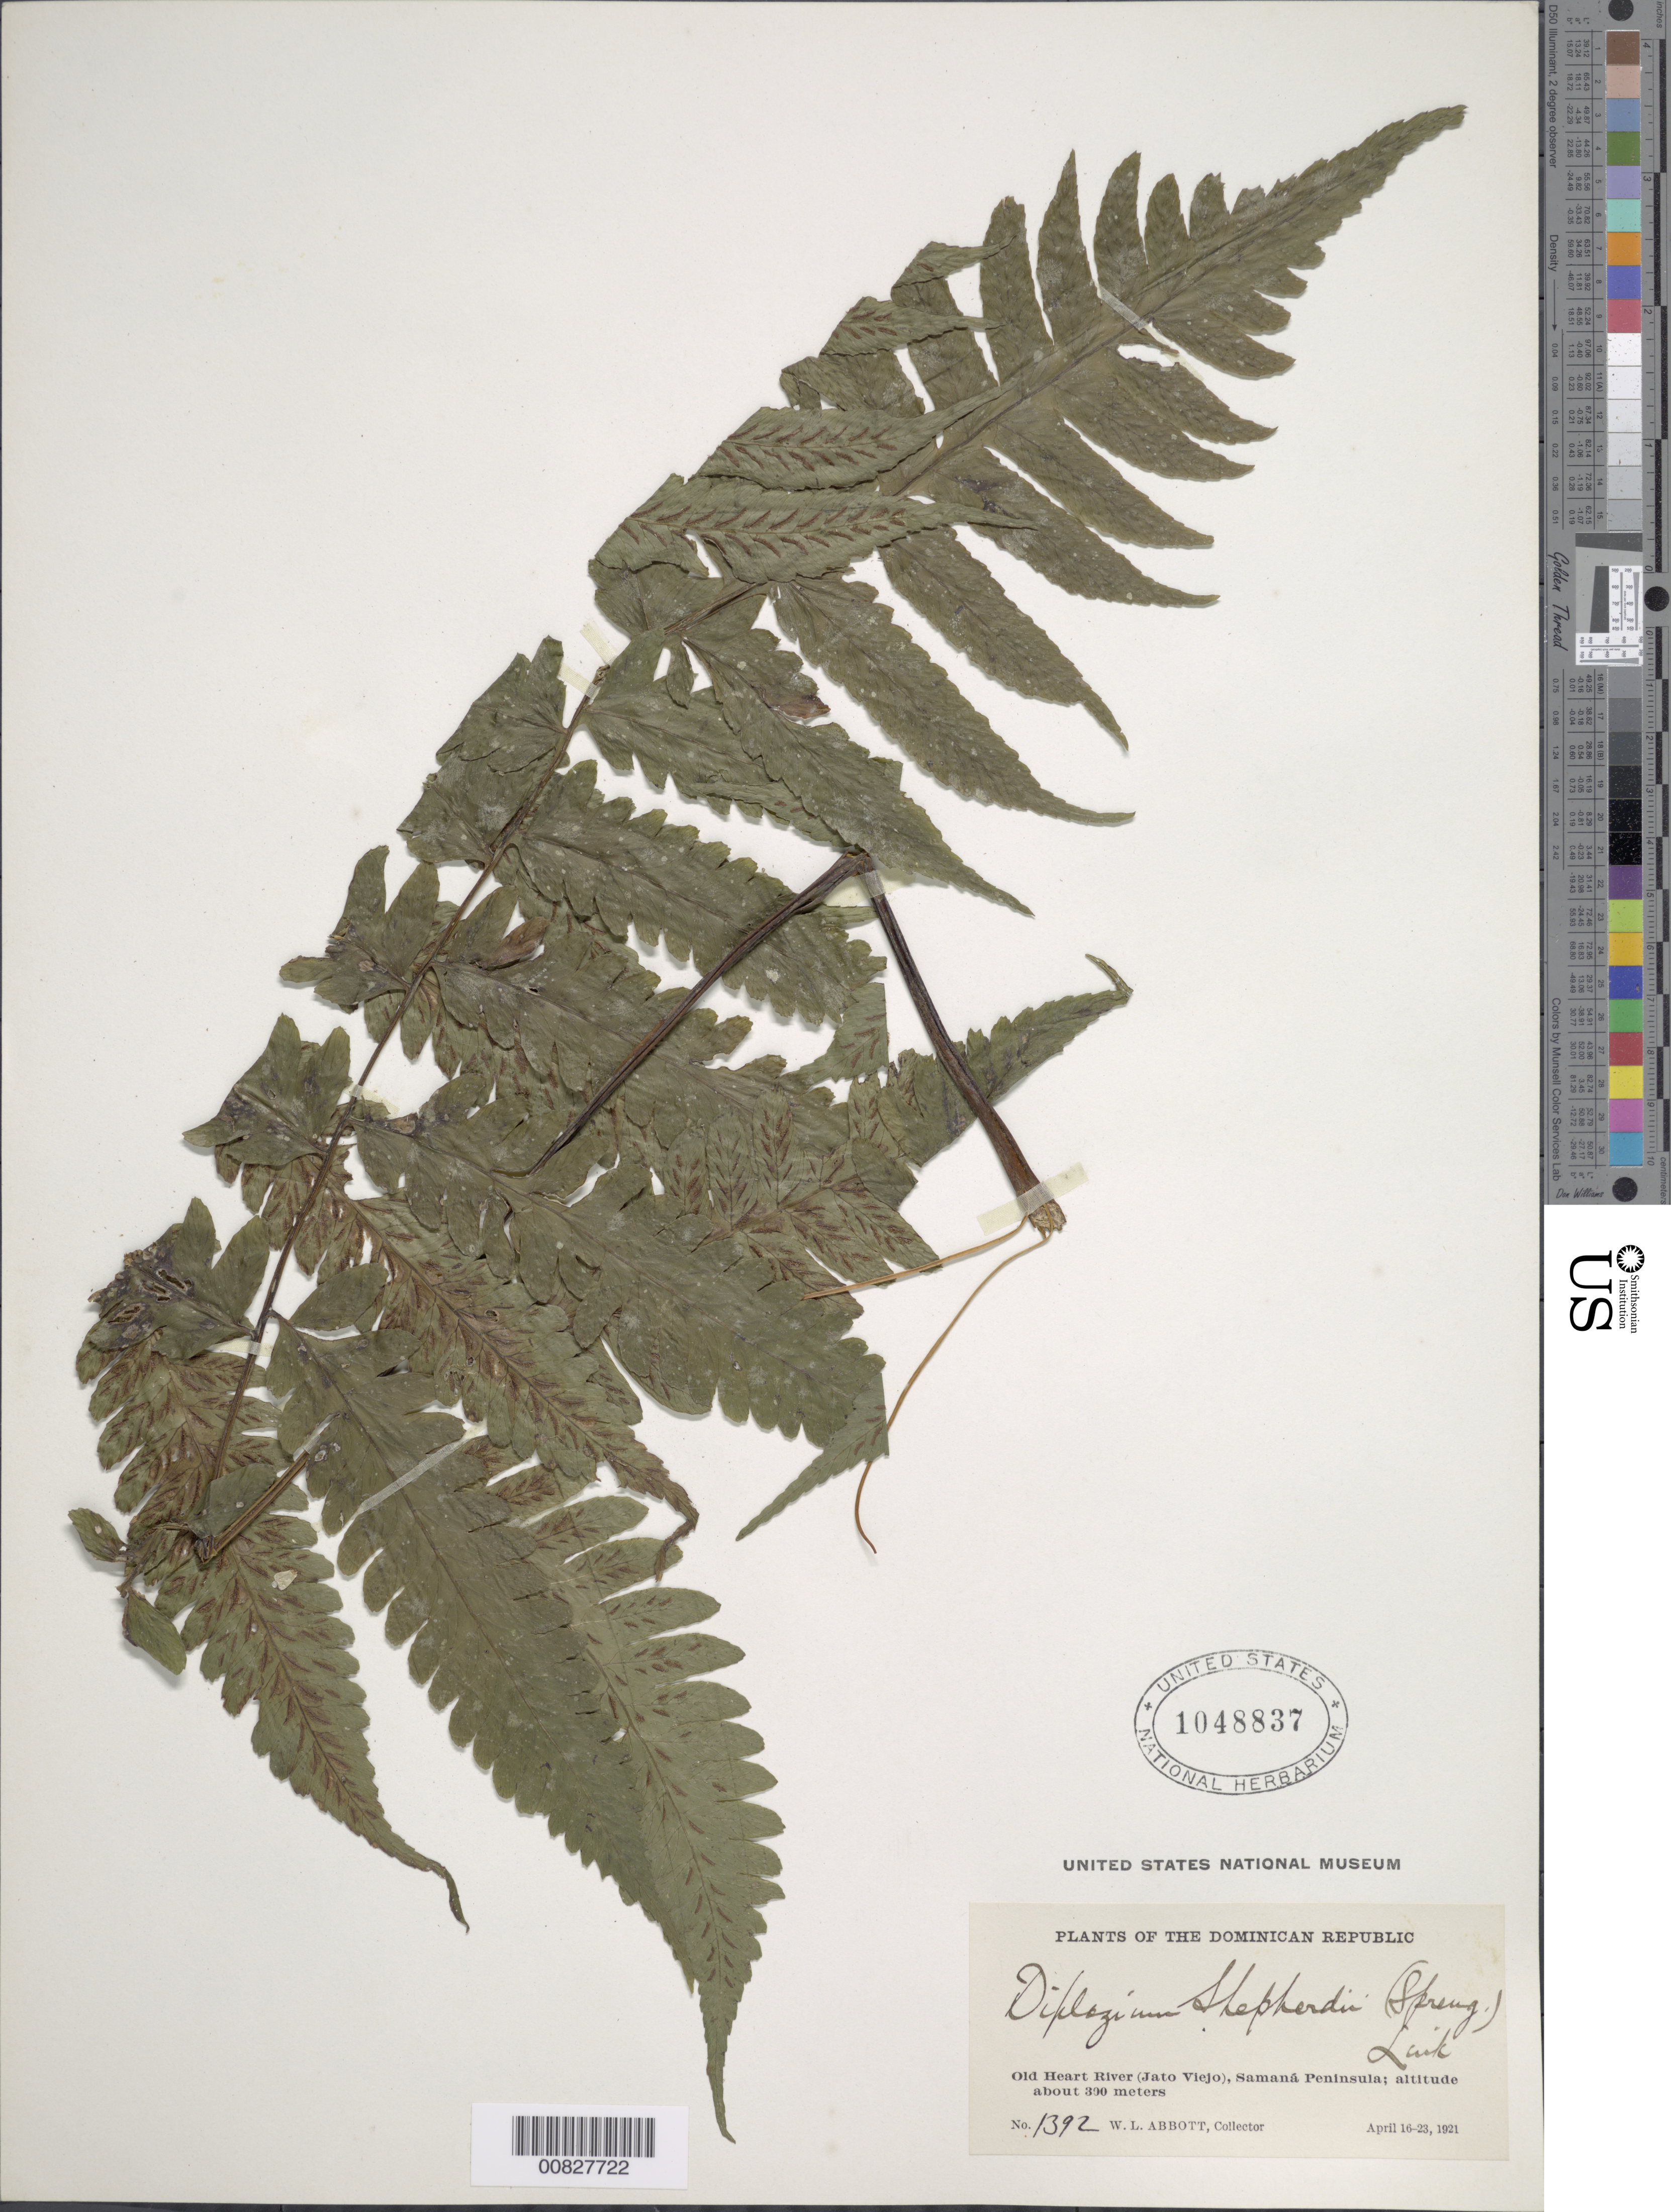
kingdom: Plantae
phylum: Tracheophyta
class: Polypodiopsida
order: Polypodiales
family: Athyriaceae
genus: Diplazium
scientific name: Diplazium cristatum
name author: (Desr.) Alston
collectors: W. L. Abbott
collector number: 1392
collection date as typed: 16 Apr 1921 to 23 Apr 1921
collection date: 1921-04-16/1921-04-23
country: Dominican Republic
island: Hispaniola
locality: Samaná Peninsula, Old Heart River (Jato Viejo)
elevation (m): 300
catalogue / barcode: US 1048837